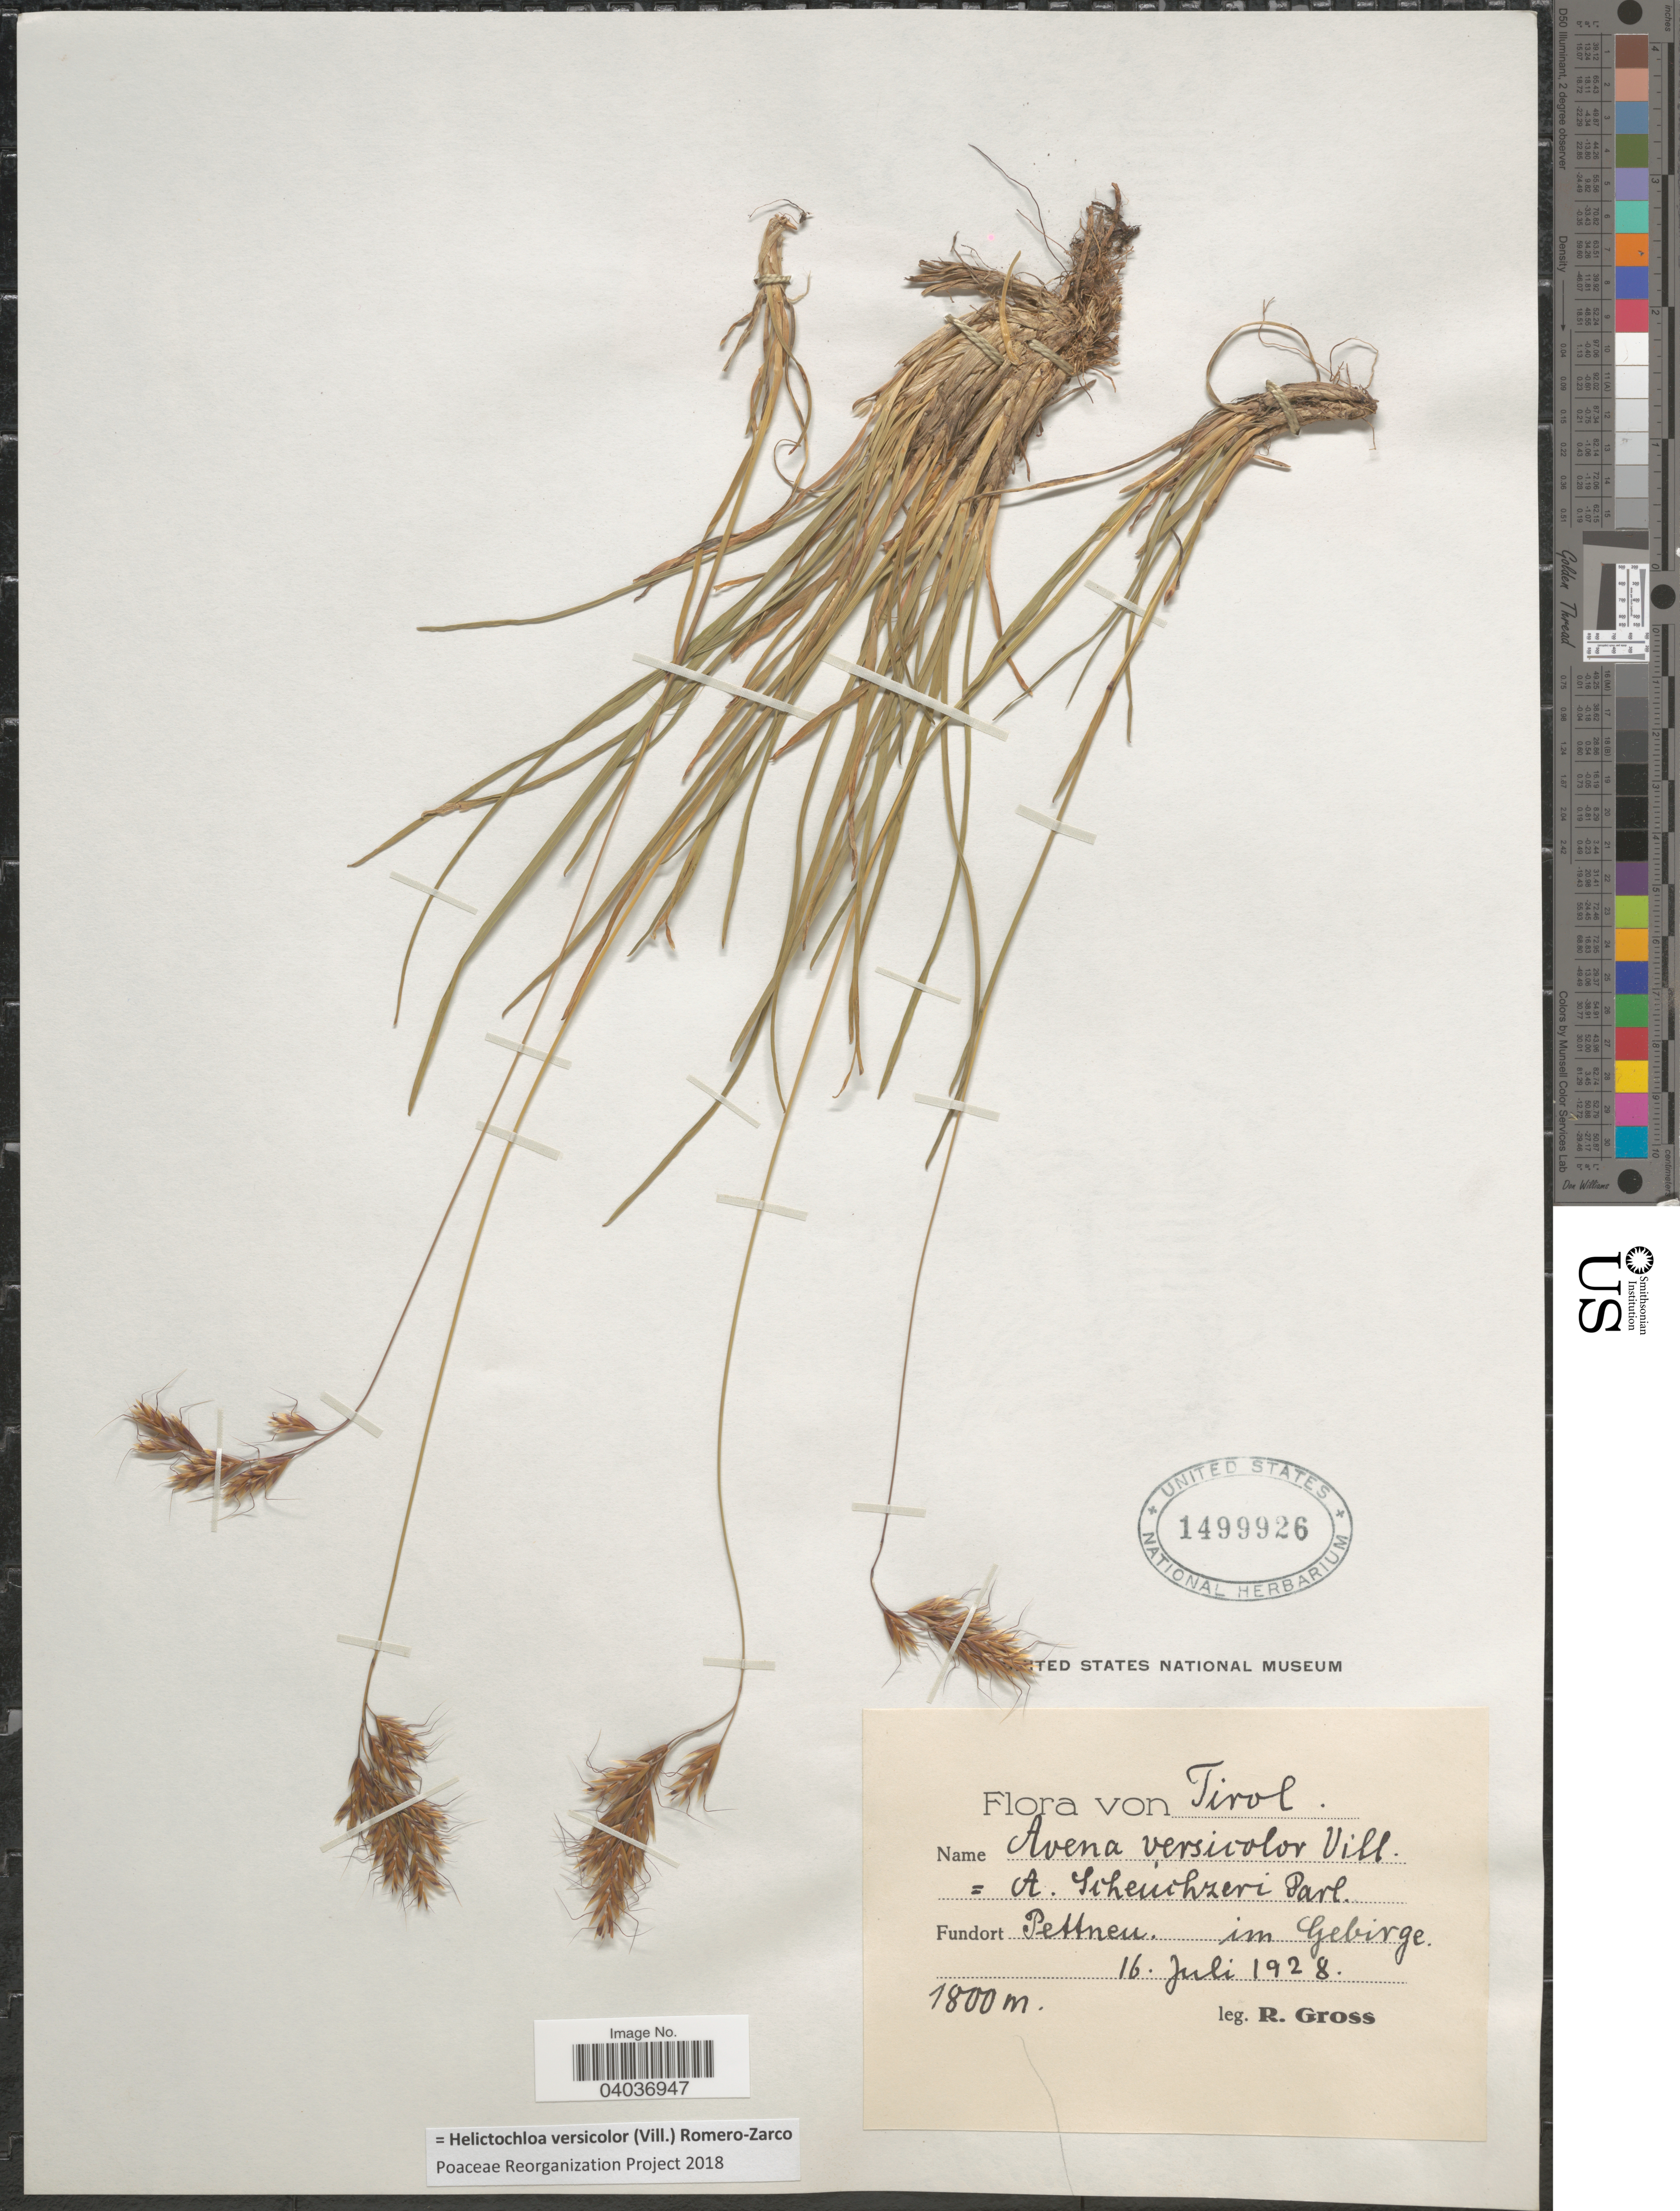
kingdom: Plantae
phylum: Tracheophyta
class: Liliopsida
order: Poales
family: Poaceae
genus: Helictochloa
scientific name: Helictochloa versicolor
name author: (Vill.) Romero Zarco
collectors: R. Gross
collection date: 1928-07-16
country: Austria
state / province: Tirol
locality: Pettneu im Gebirge.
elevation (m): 1800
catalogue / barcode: US 1499926